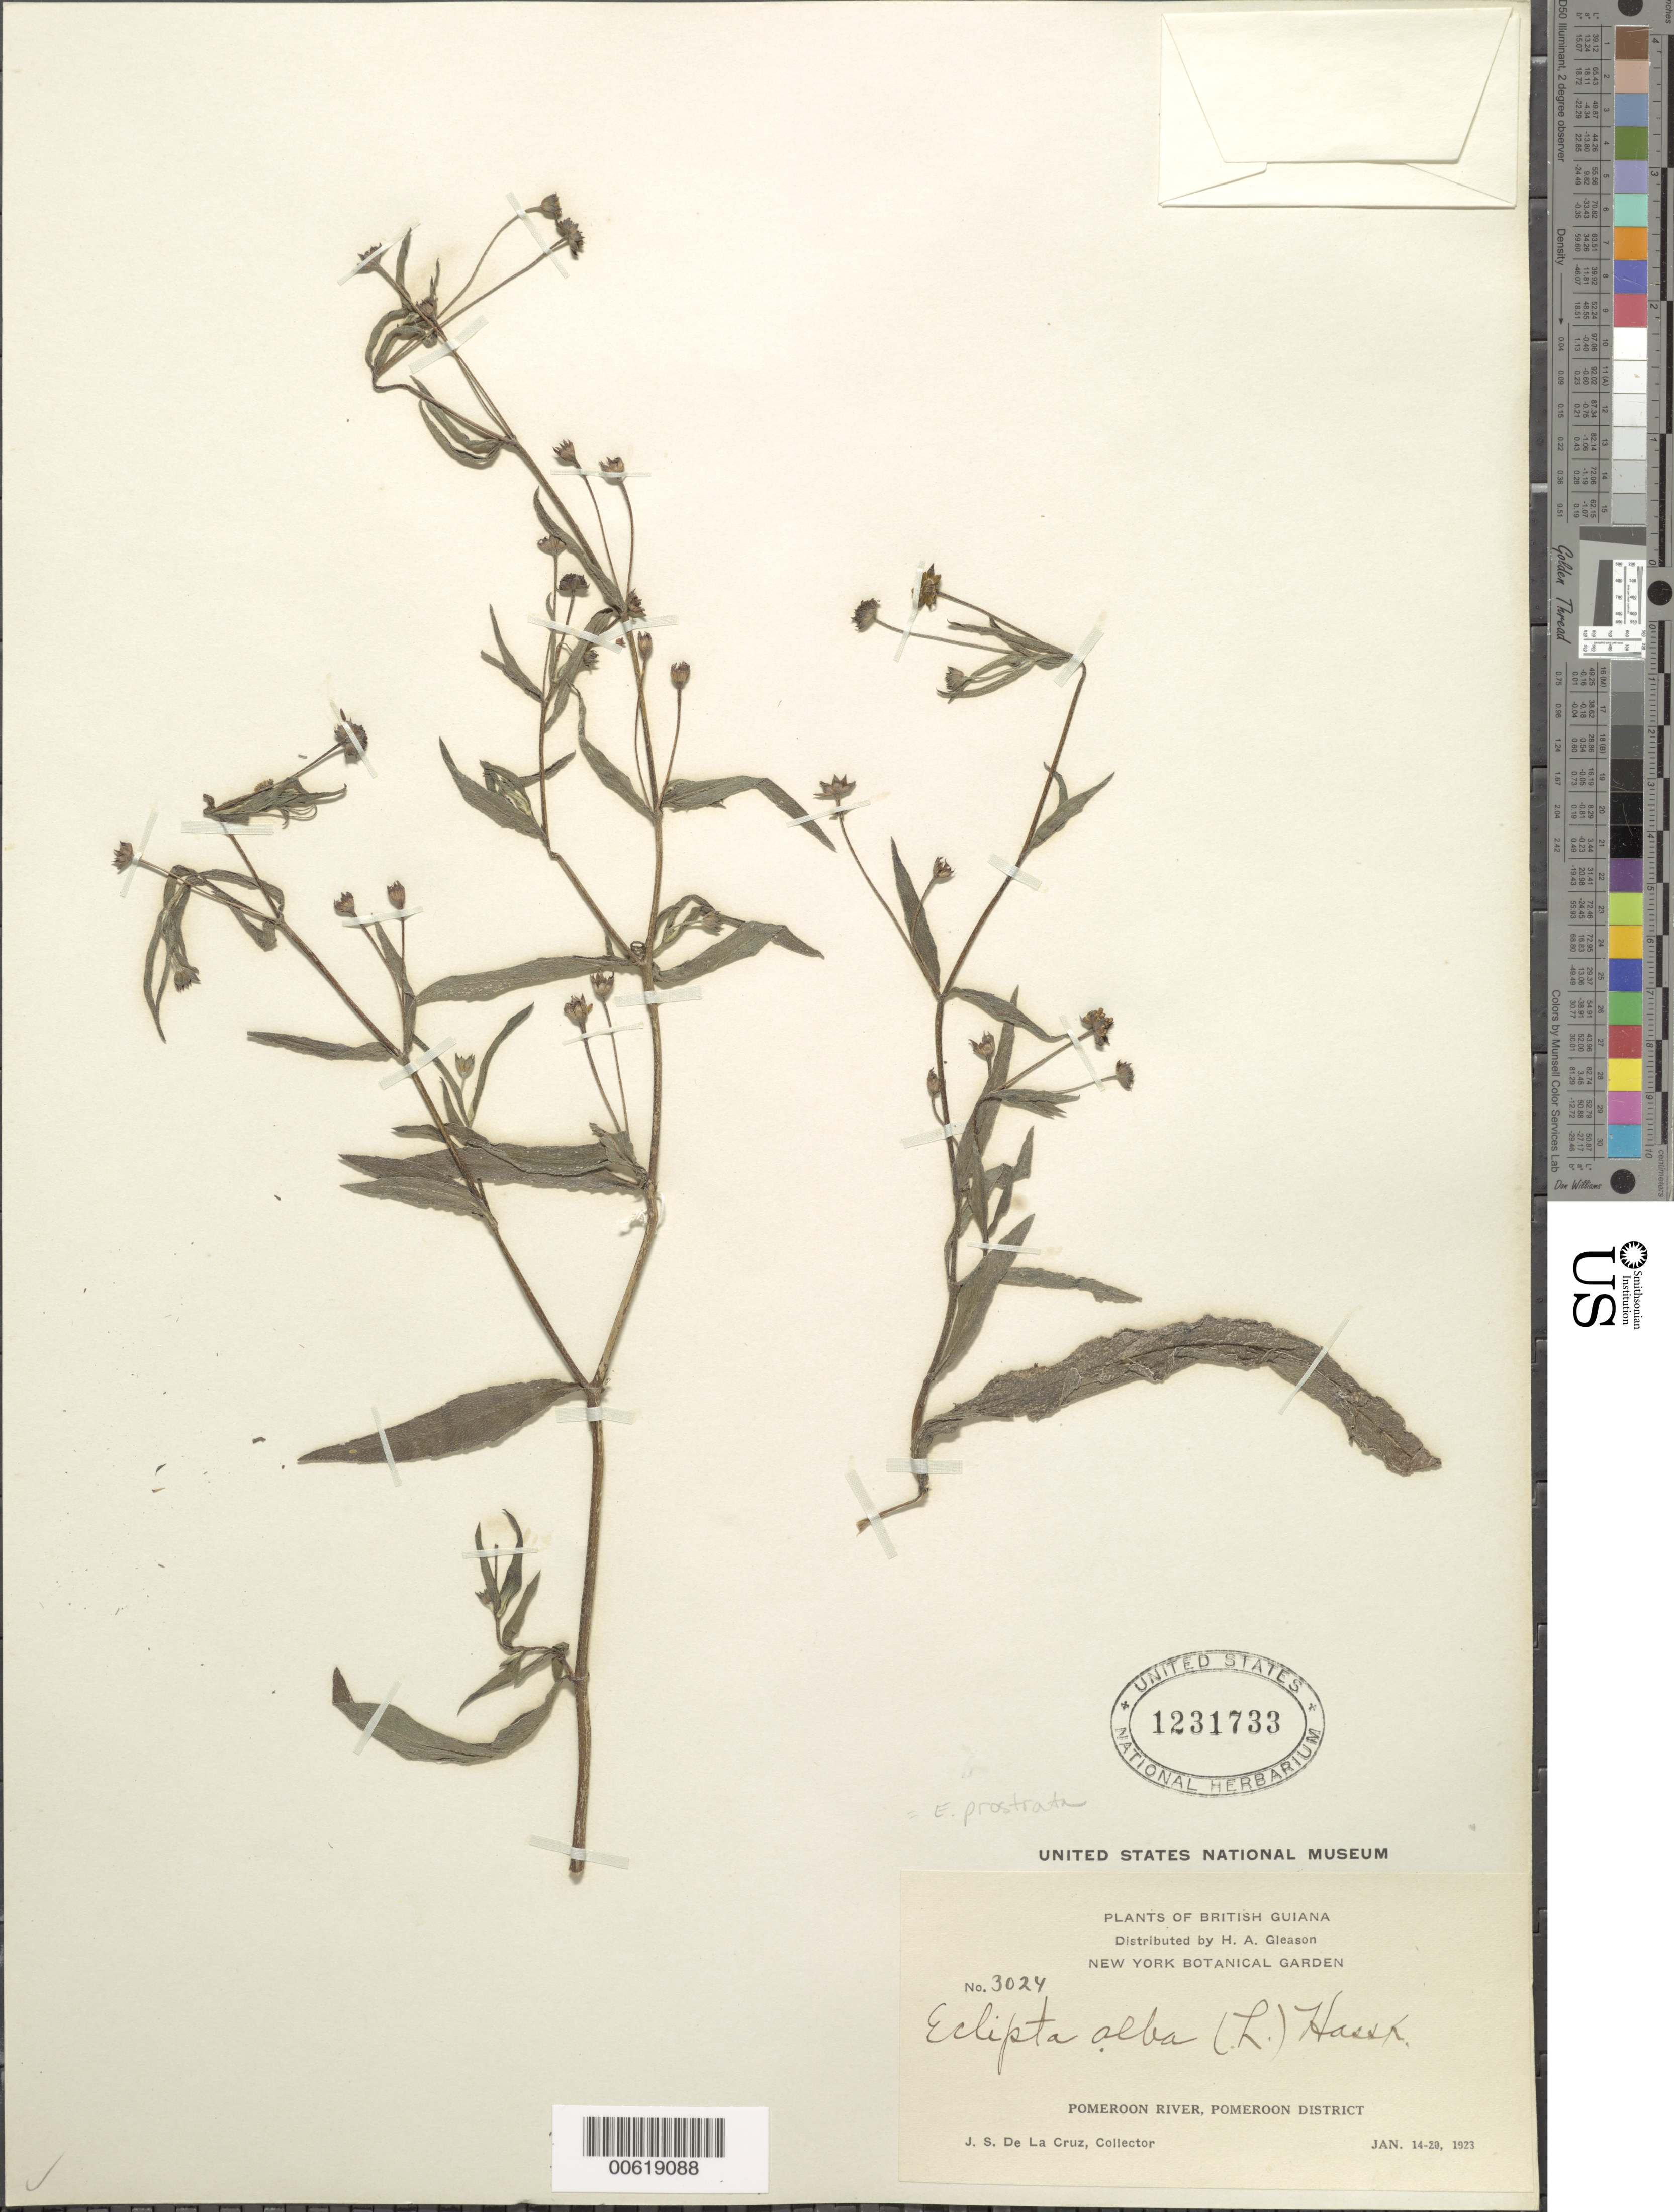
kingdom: Plantae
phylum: Tracheophyta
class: Magnoliopsida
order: Asterales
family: Asteraceae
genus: Eclipta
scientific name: Eclipta prostrata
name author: (L.) L.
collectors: J. S. de la Cruz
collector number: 3024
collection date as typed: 14-Jan-23 to 20-Jan-23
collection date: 1923-01-14/1923-01-20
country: Guyana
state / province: Pomeroon-Supenaam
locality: Pomeroon R.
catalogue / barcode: US 1231733